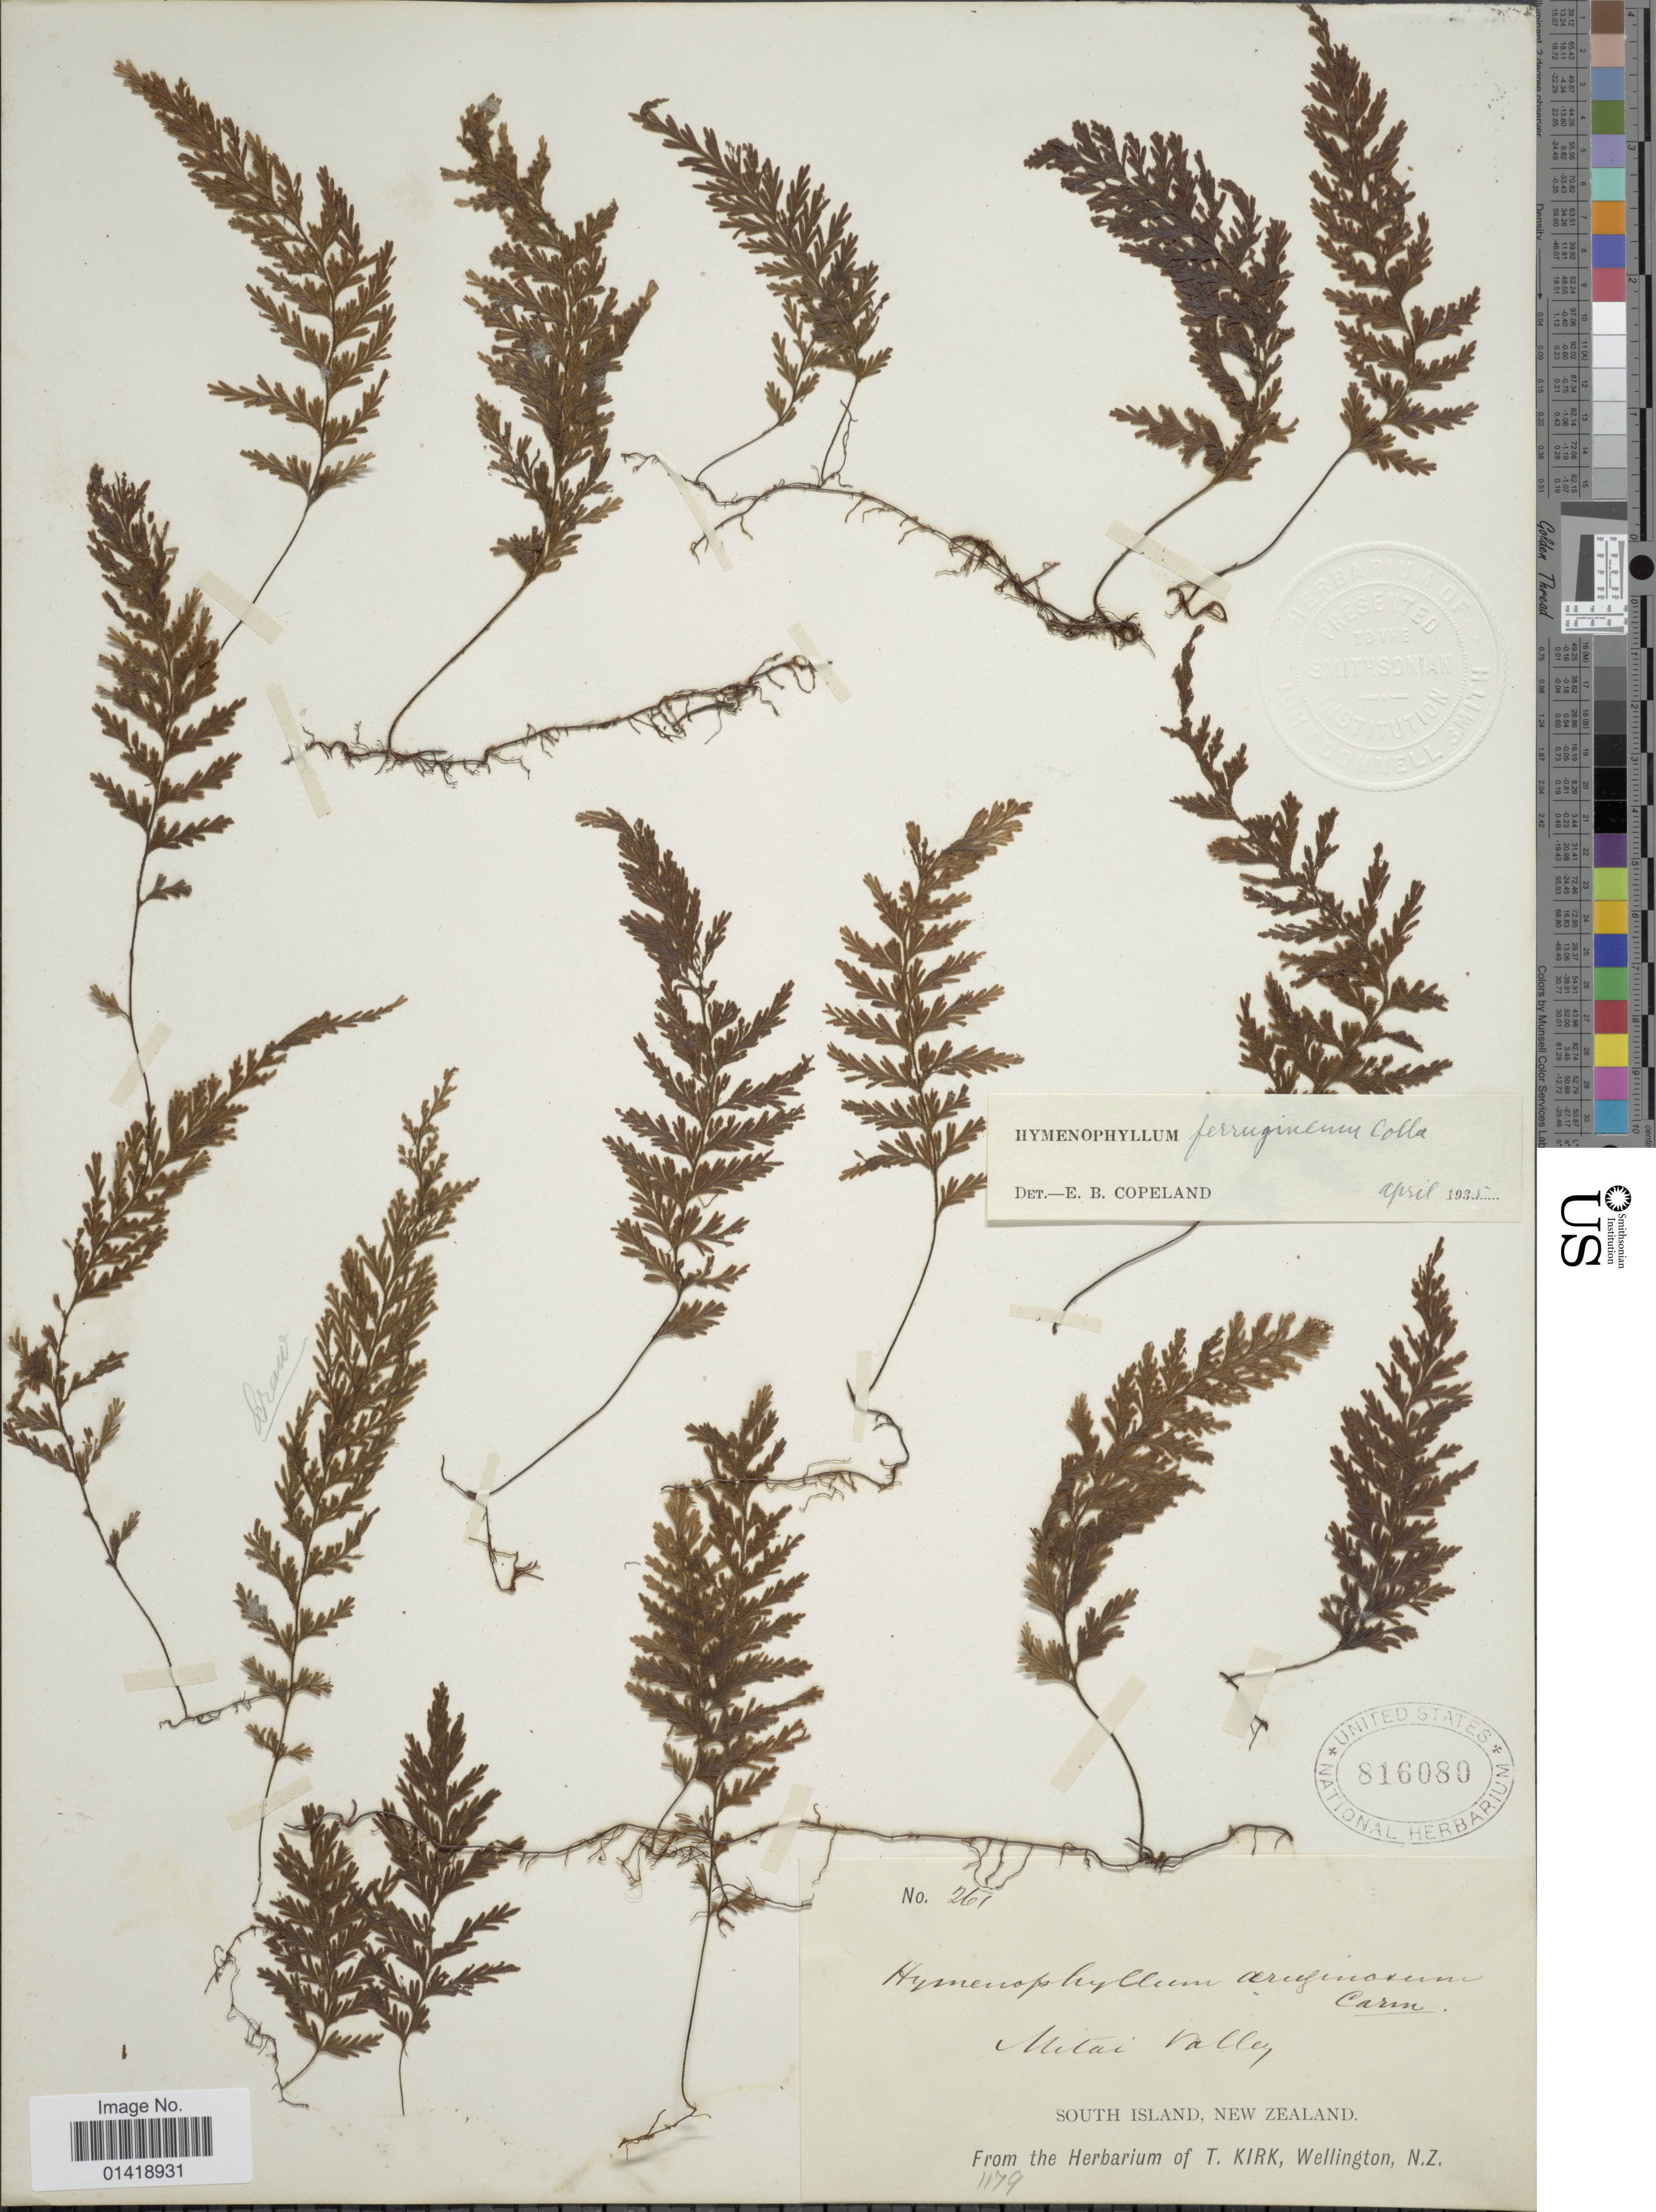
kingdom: Plantae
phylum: Tracheophyta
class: Polypodiopsida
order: Hymenophyllales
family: Hymenophyllaceae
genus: Hymenophyllum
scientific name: Hymenophyllum ferrugineum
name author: Colla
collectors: ex herb. T. Kirk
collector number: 261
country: New Zealand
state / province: Wellington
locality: South Island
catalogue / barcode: US 816080